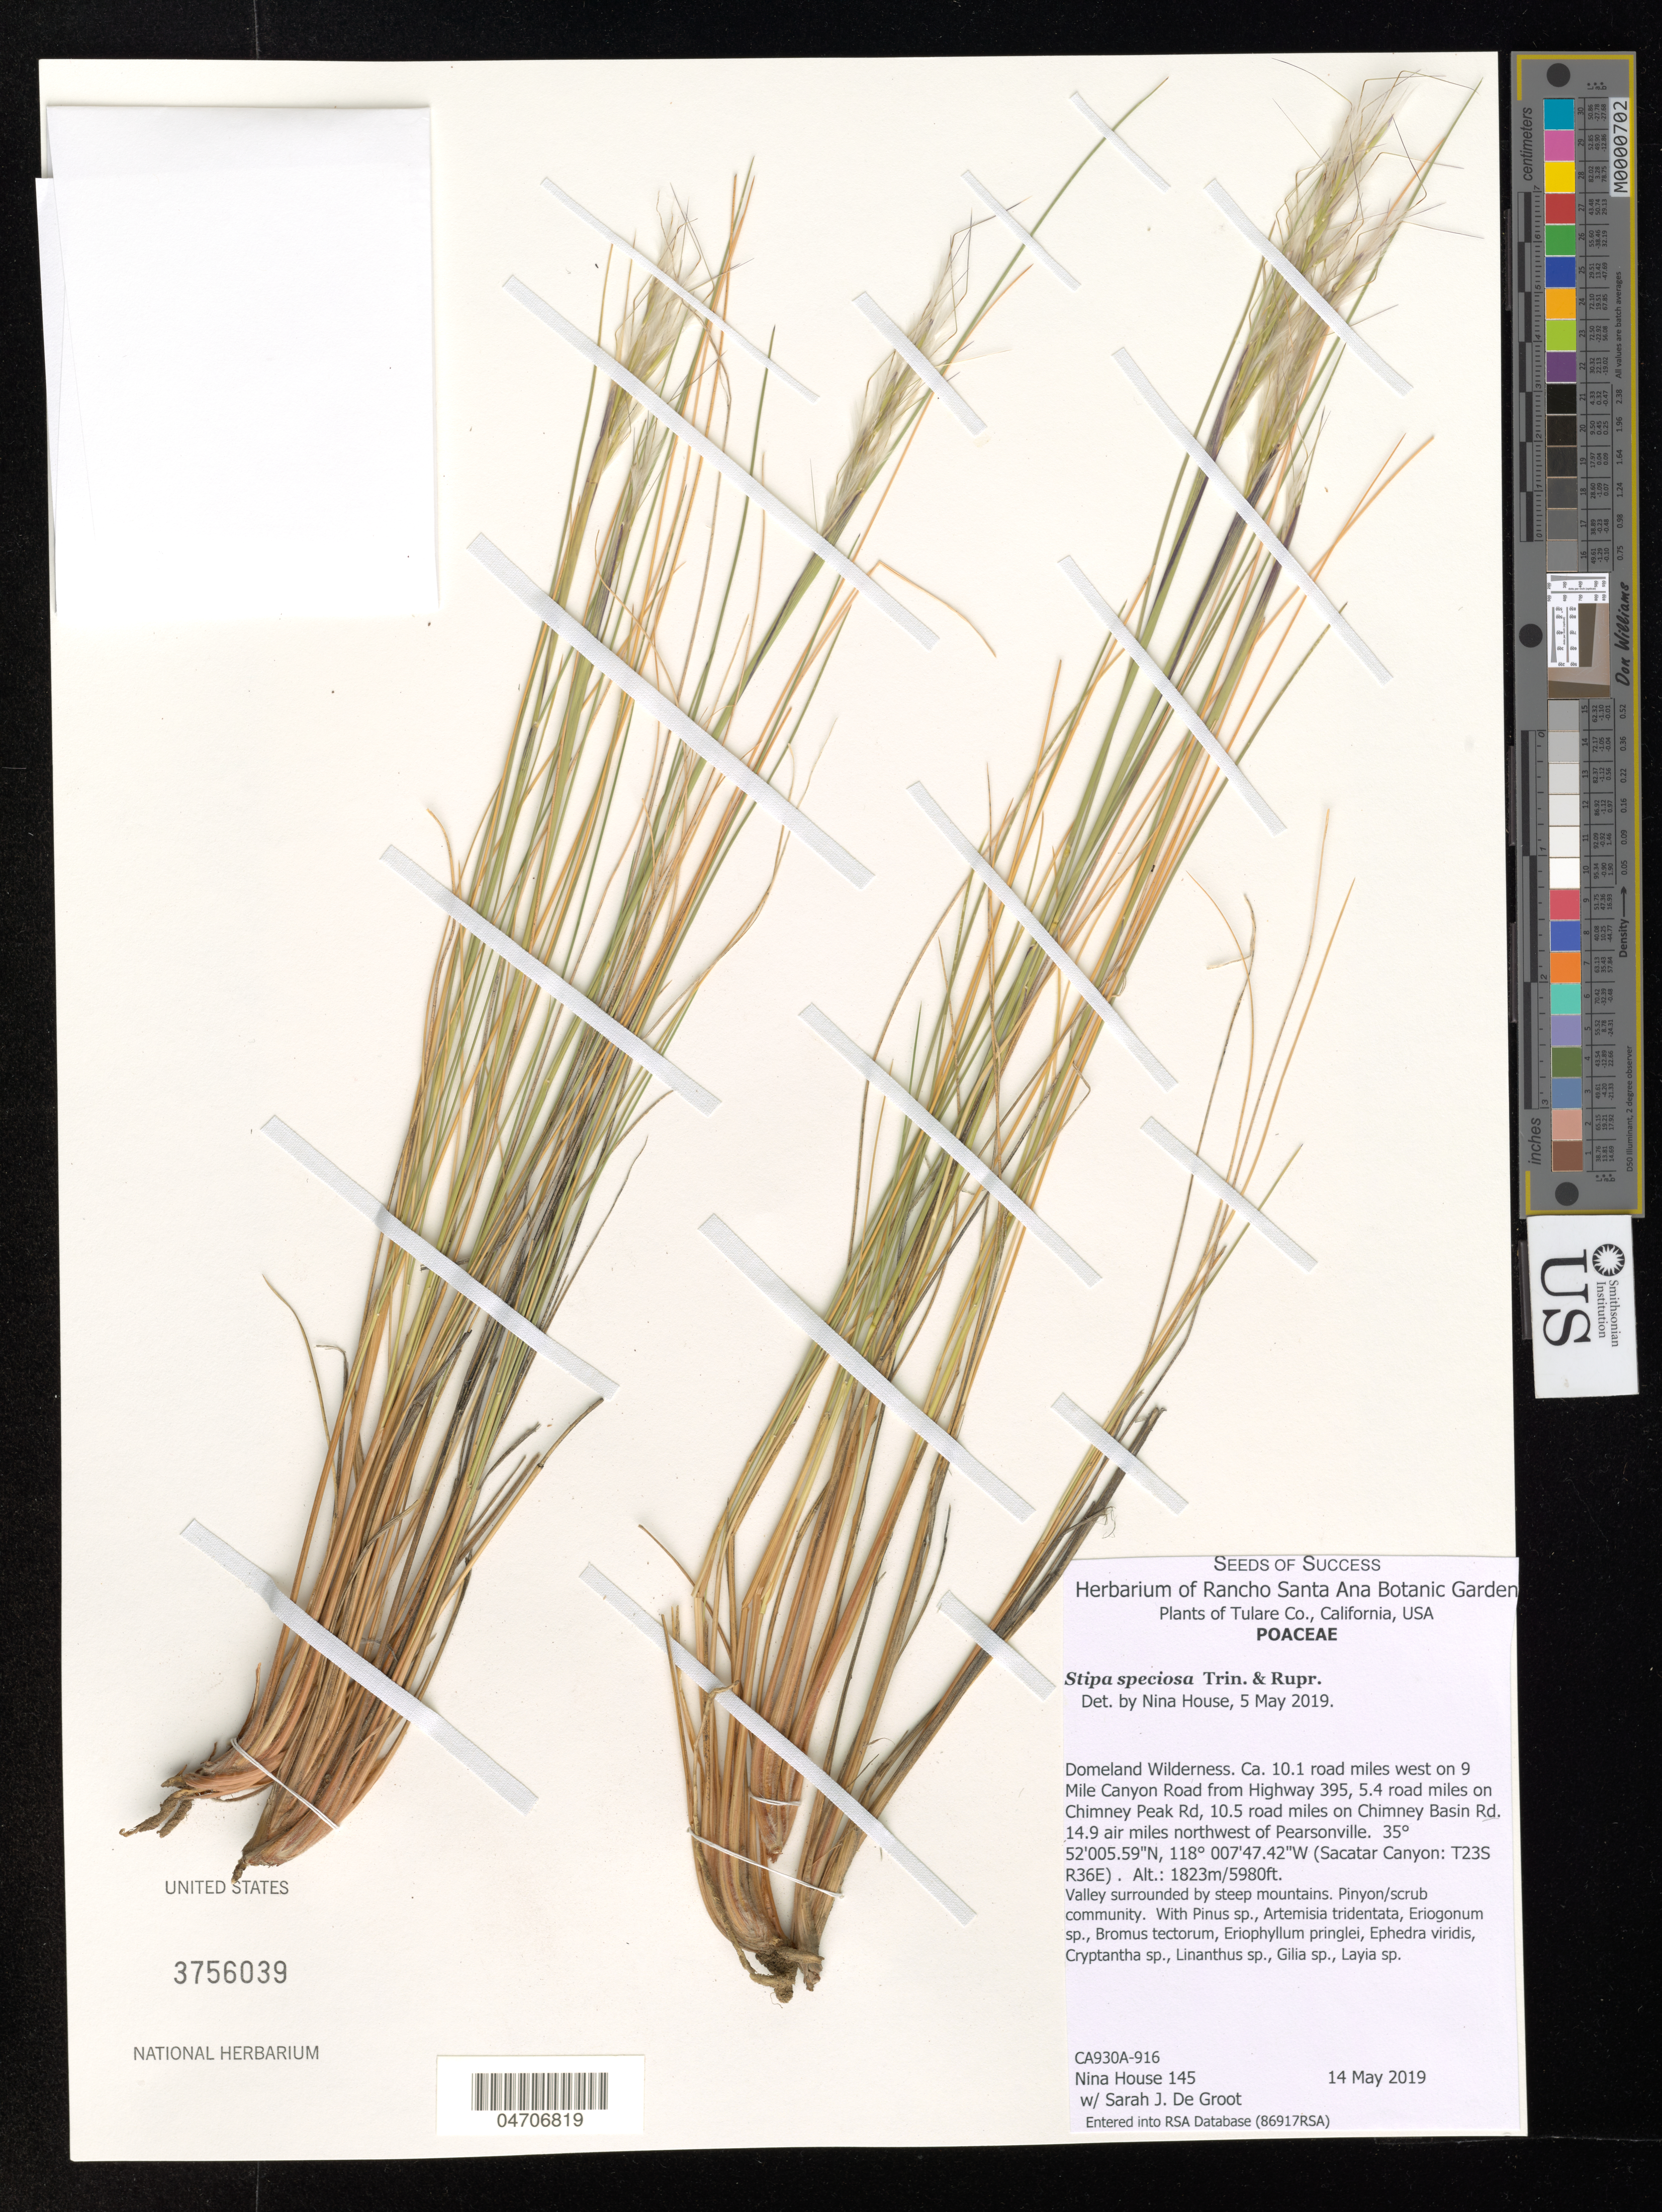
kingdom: Plantae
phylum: Tracheophyta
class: Liliopsida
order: Poales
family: Poaceae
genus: Stipa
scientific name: Stipa speciosa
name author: Trin. & Rupr.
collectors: N. House & S. De Groot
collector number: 145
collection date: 2019-05-14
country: United States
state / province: California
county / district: Tulare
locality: Tulare Co. Domeland Wilderness. Ca. 10.1 road miles west on 9 Mile Canyon Road from Highway 395, 5.4 road miles on Chimney Peak Rd, 10.5 road miles on Chimney Basin Rd. 14.9 air miles northwest of Pearsonville. (Sacatar Canyon: T23S R36E).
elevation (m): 1823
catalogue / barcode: US 3756039